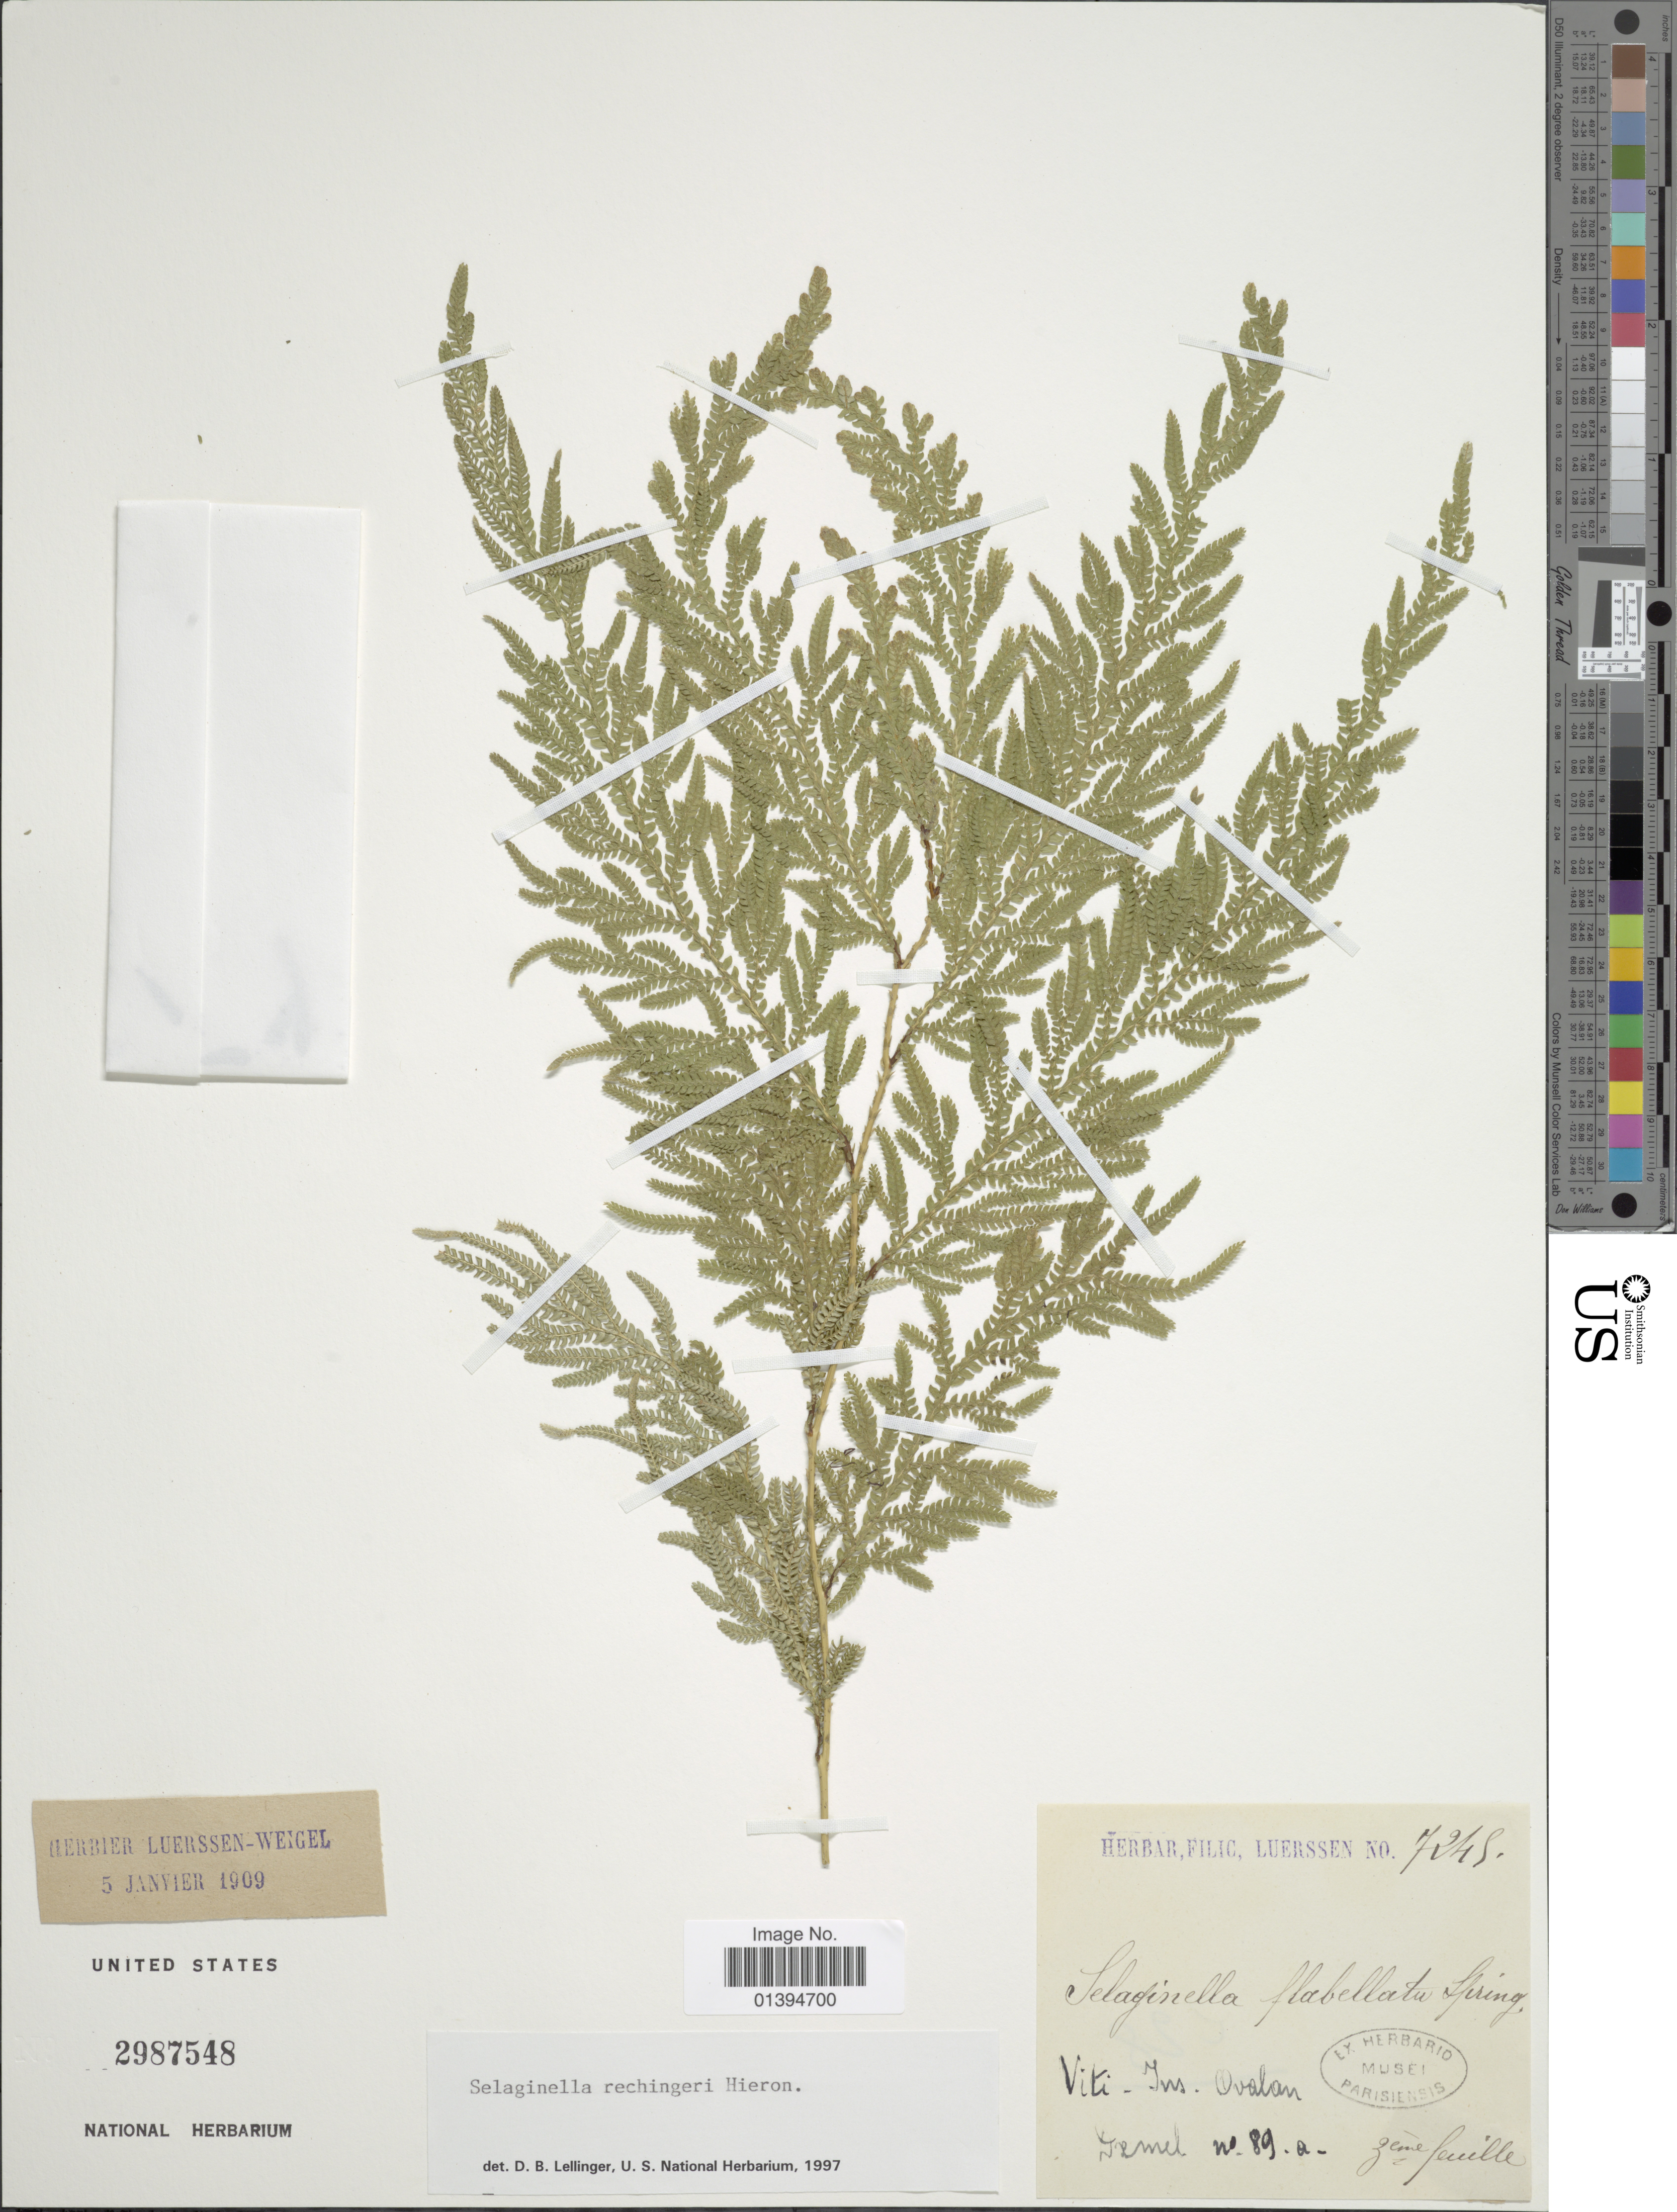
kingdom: Plantae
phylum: Tracheophyta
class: Lycopodiopsida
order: Selaginellales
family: Selaginellaceae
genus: Selaginella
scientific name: Selaginella rechingeri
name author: Hieron.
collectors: Gemel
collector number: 89a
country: Fiji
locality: Viti-Ins, ovalar [interpreted]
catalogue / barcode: US 2987548